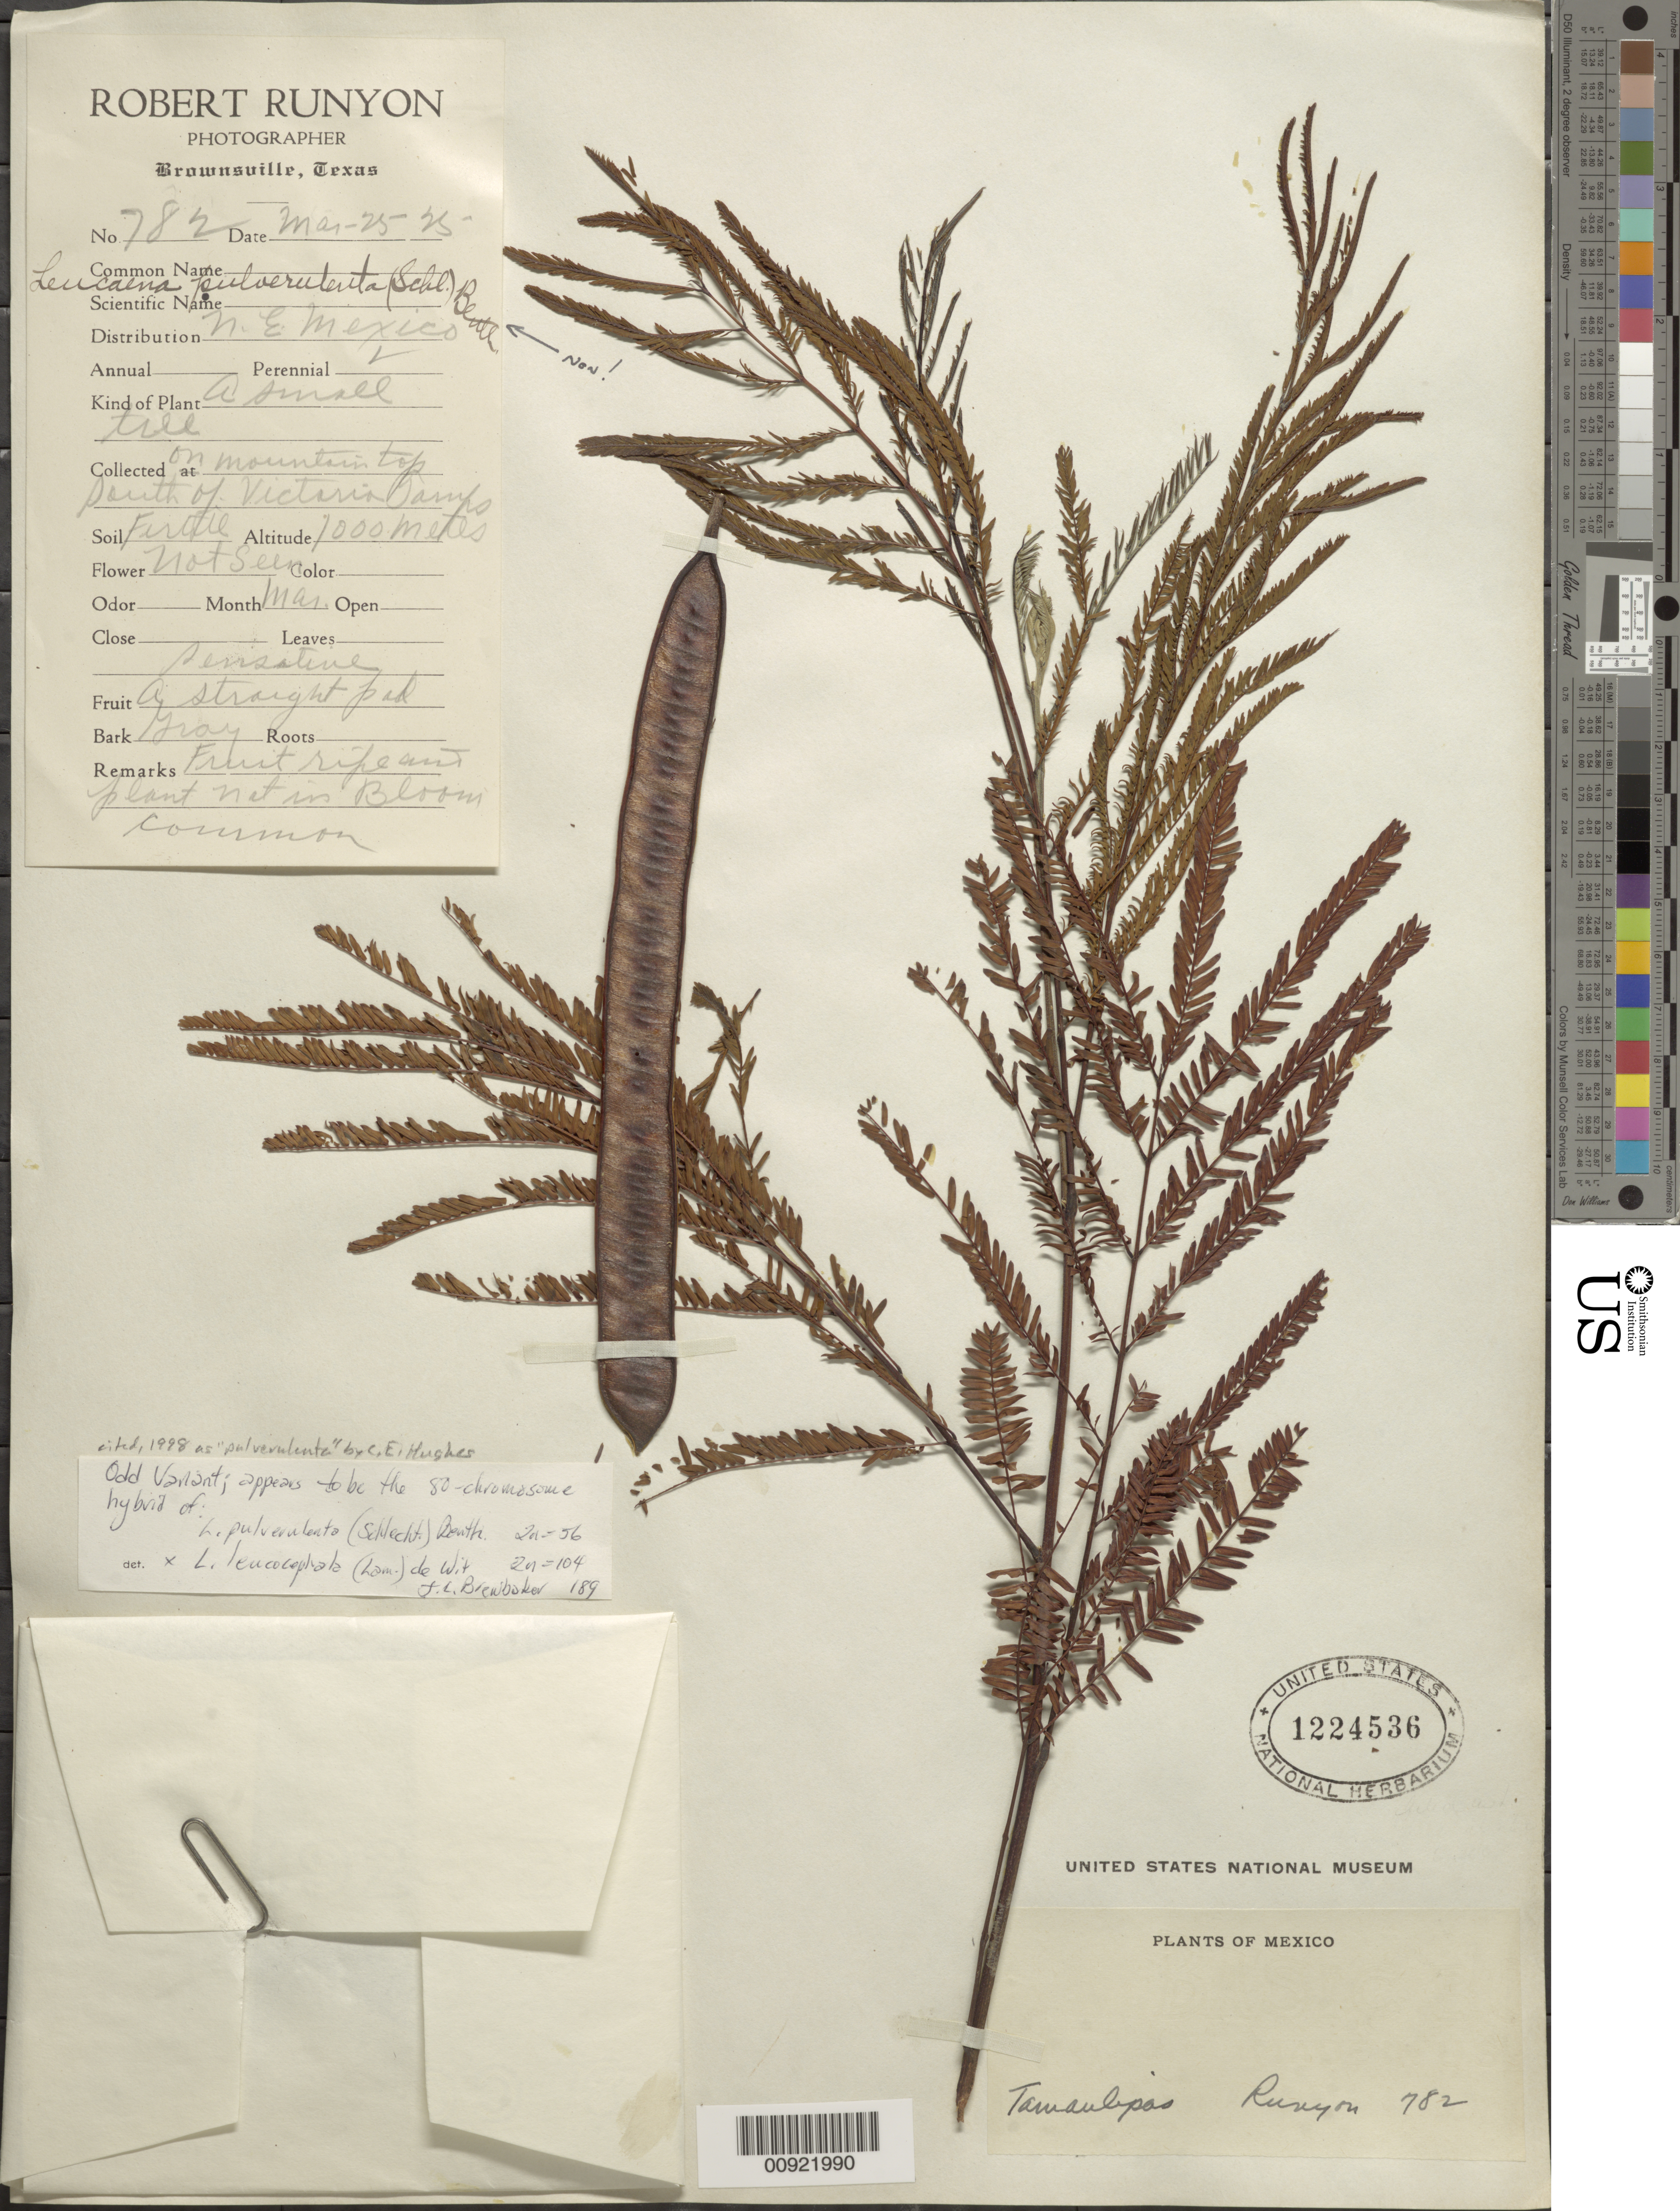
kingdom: Plantae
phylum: Tracheophyta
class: Magnoliopsida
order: Fabales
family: Fabaceae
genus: Leucaena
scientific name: Leucaena pulverulenta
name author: (Schltdl.) Benth.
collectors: R. Runyon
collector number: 782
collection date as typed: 25 Mar 1925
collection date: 1925-03-25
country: Mexico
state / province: Tamaulipas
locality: South of Victoria, Tamaulipas.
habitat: On mountain top. Soil fertile.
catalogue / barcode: US 1224536